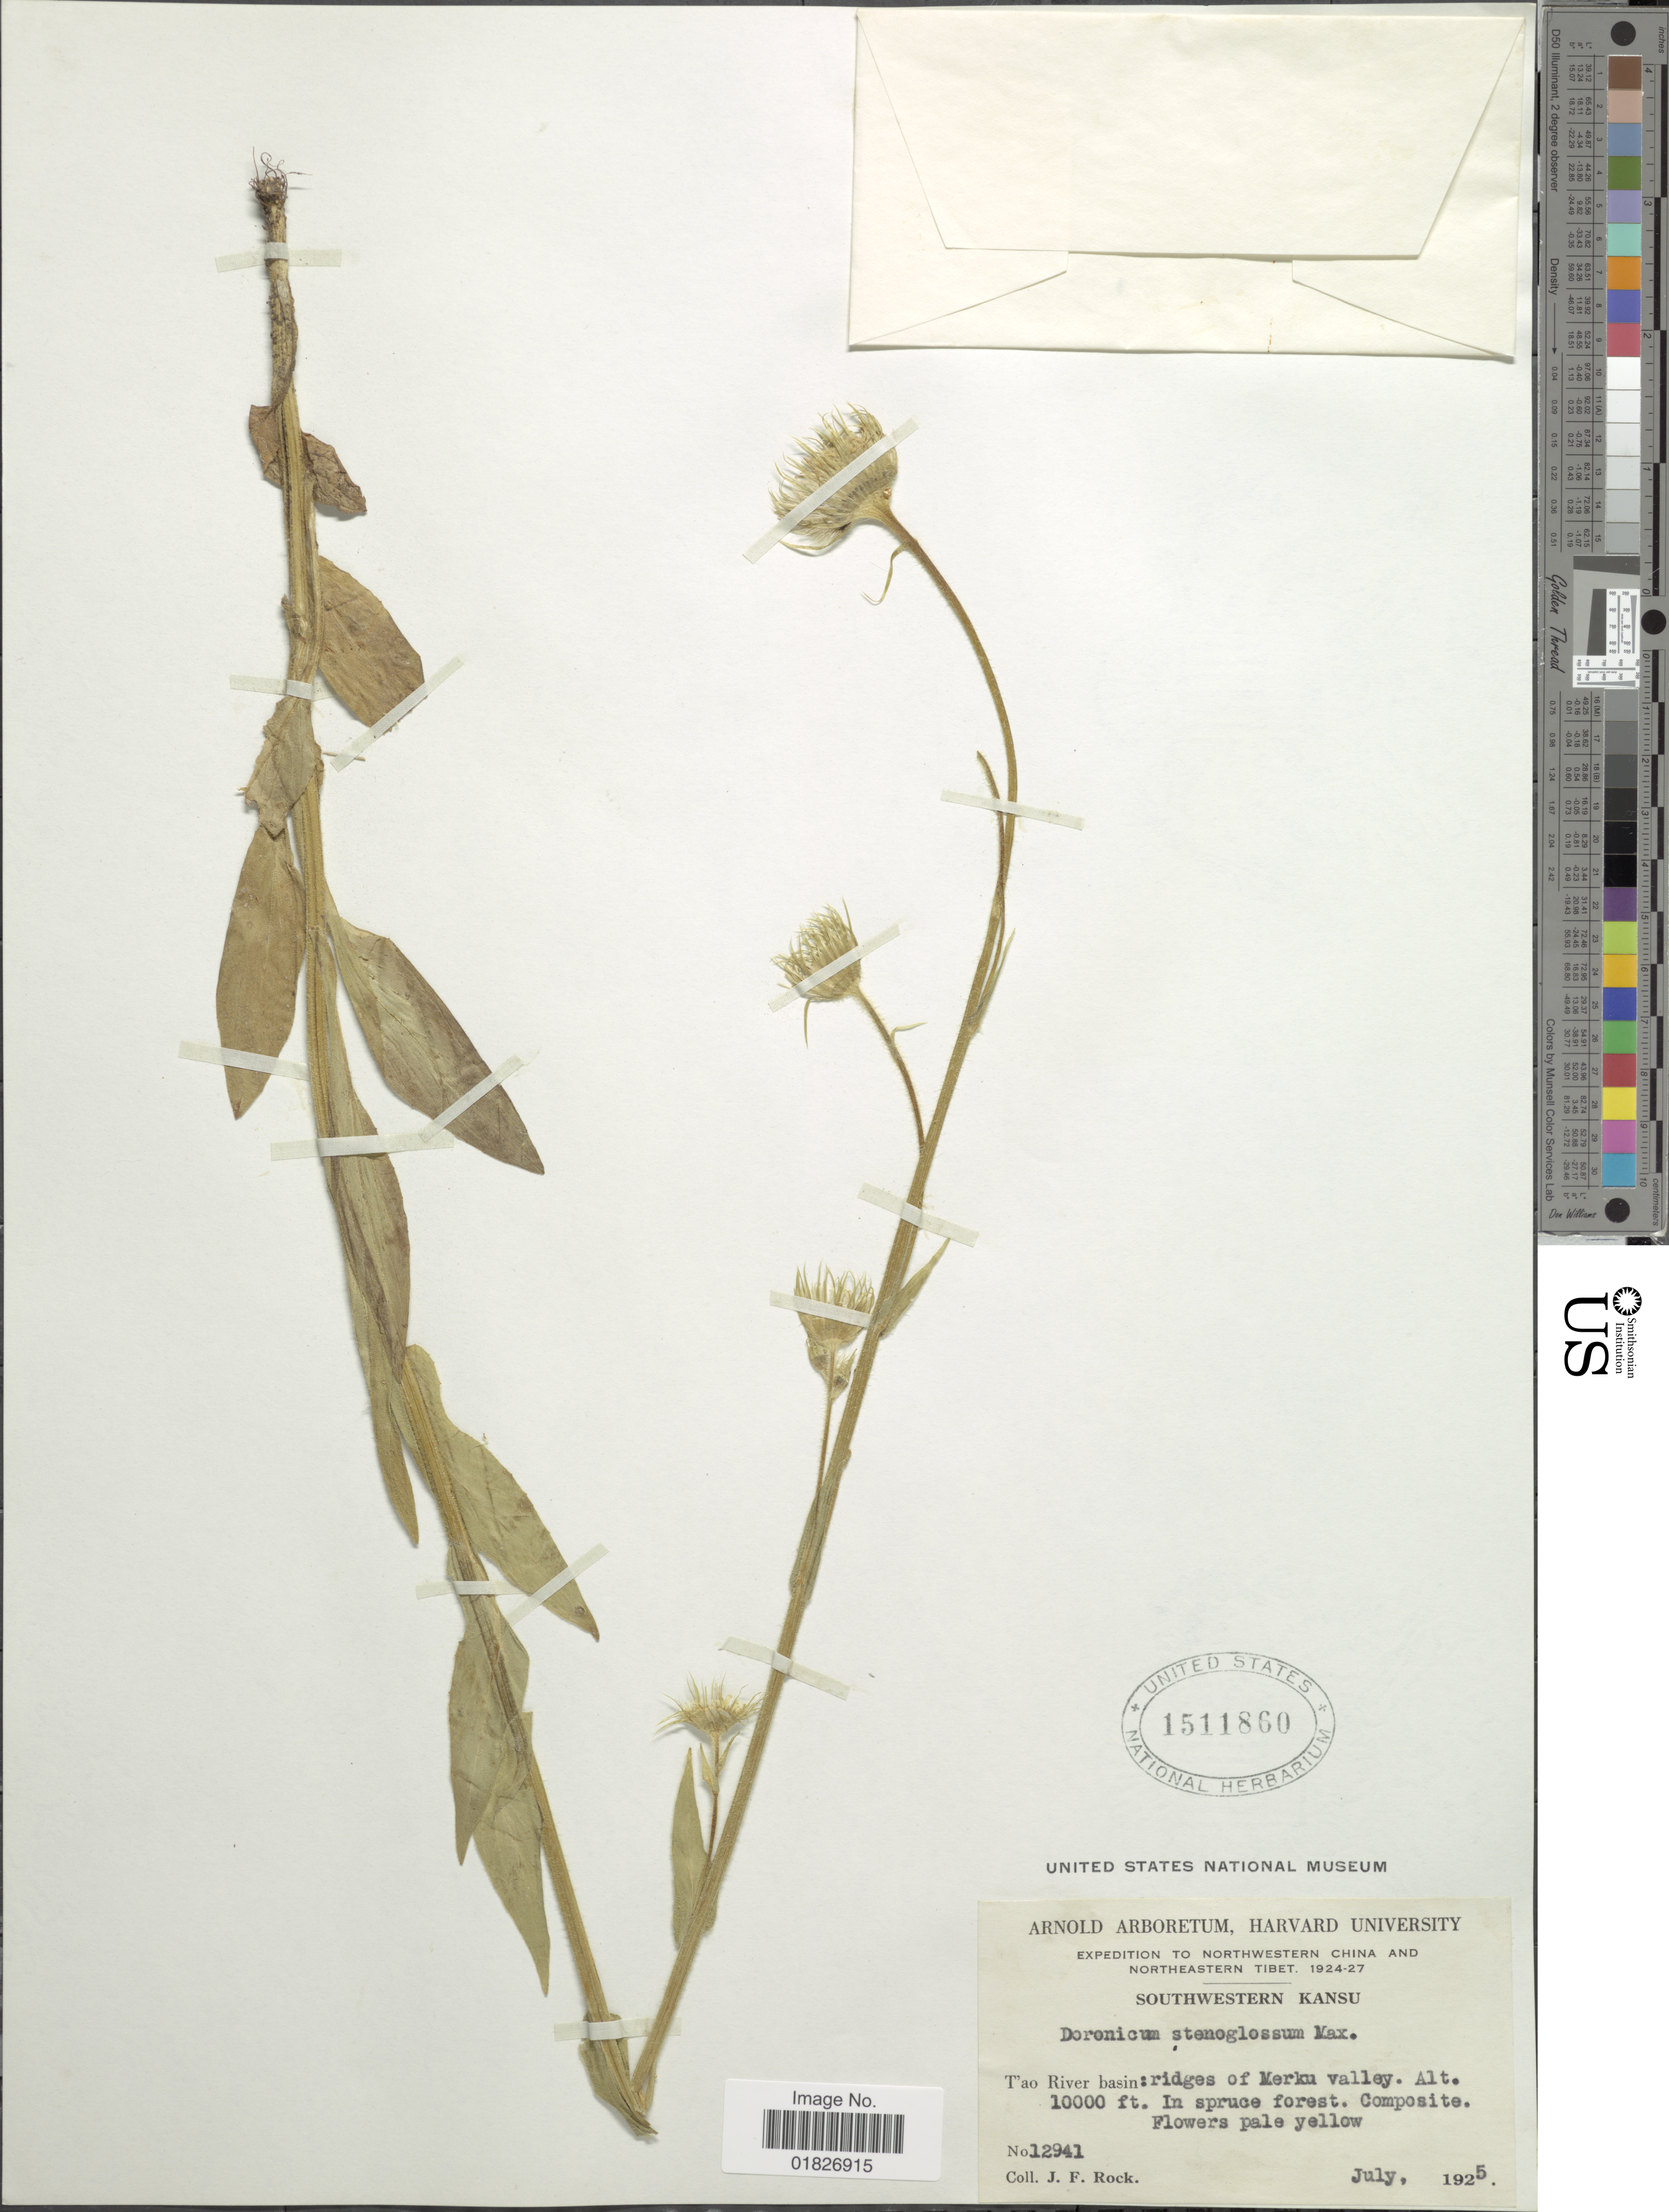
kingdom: Plantae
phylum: Tracheophyta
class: Magnoliopsida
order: Asterales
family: Asteraceae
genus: Doronicum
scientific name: Doronicum stenoglossum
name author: Maxim.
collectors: J. Rock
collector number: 12941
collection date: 1925-07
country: China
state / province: Gansu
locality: Southwestern Kansu, T'ao River basin, ridges of Merku Valley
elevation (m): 3048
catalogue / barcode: US 1511860